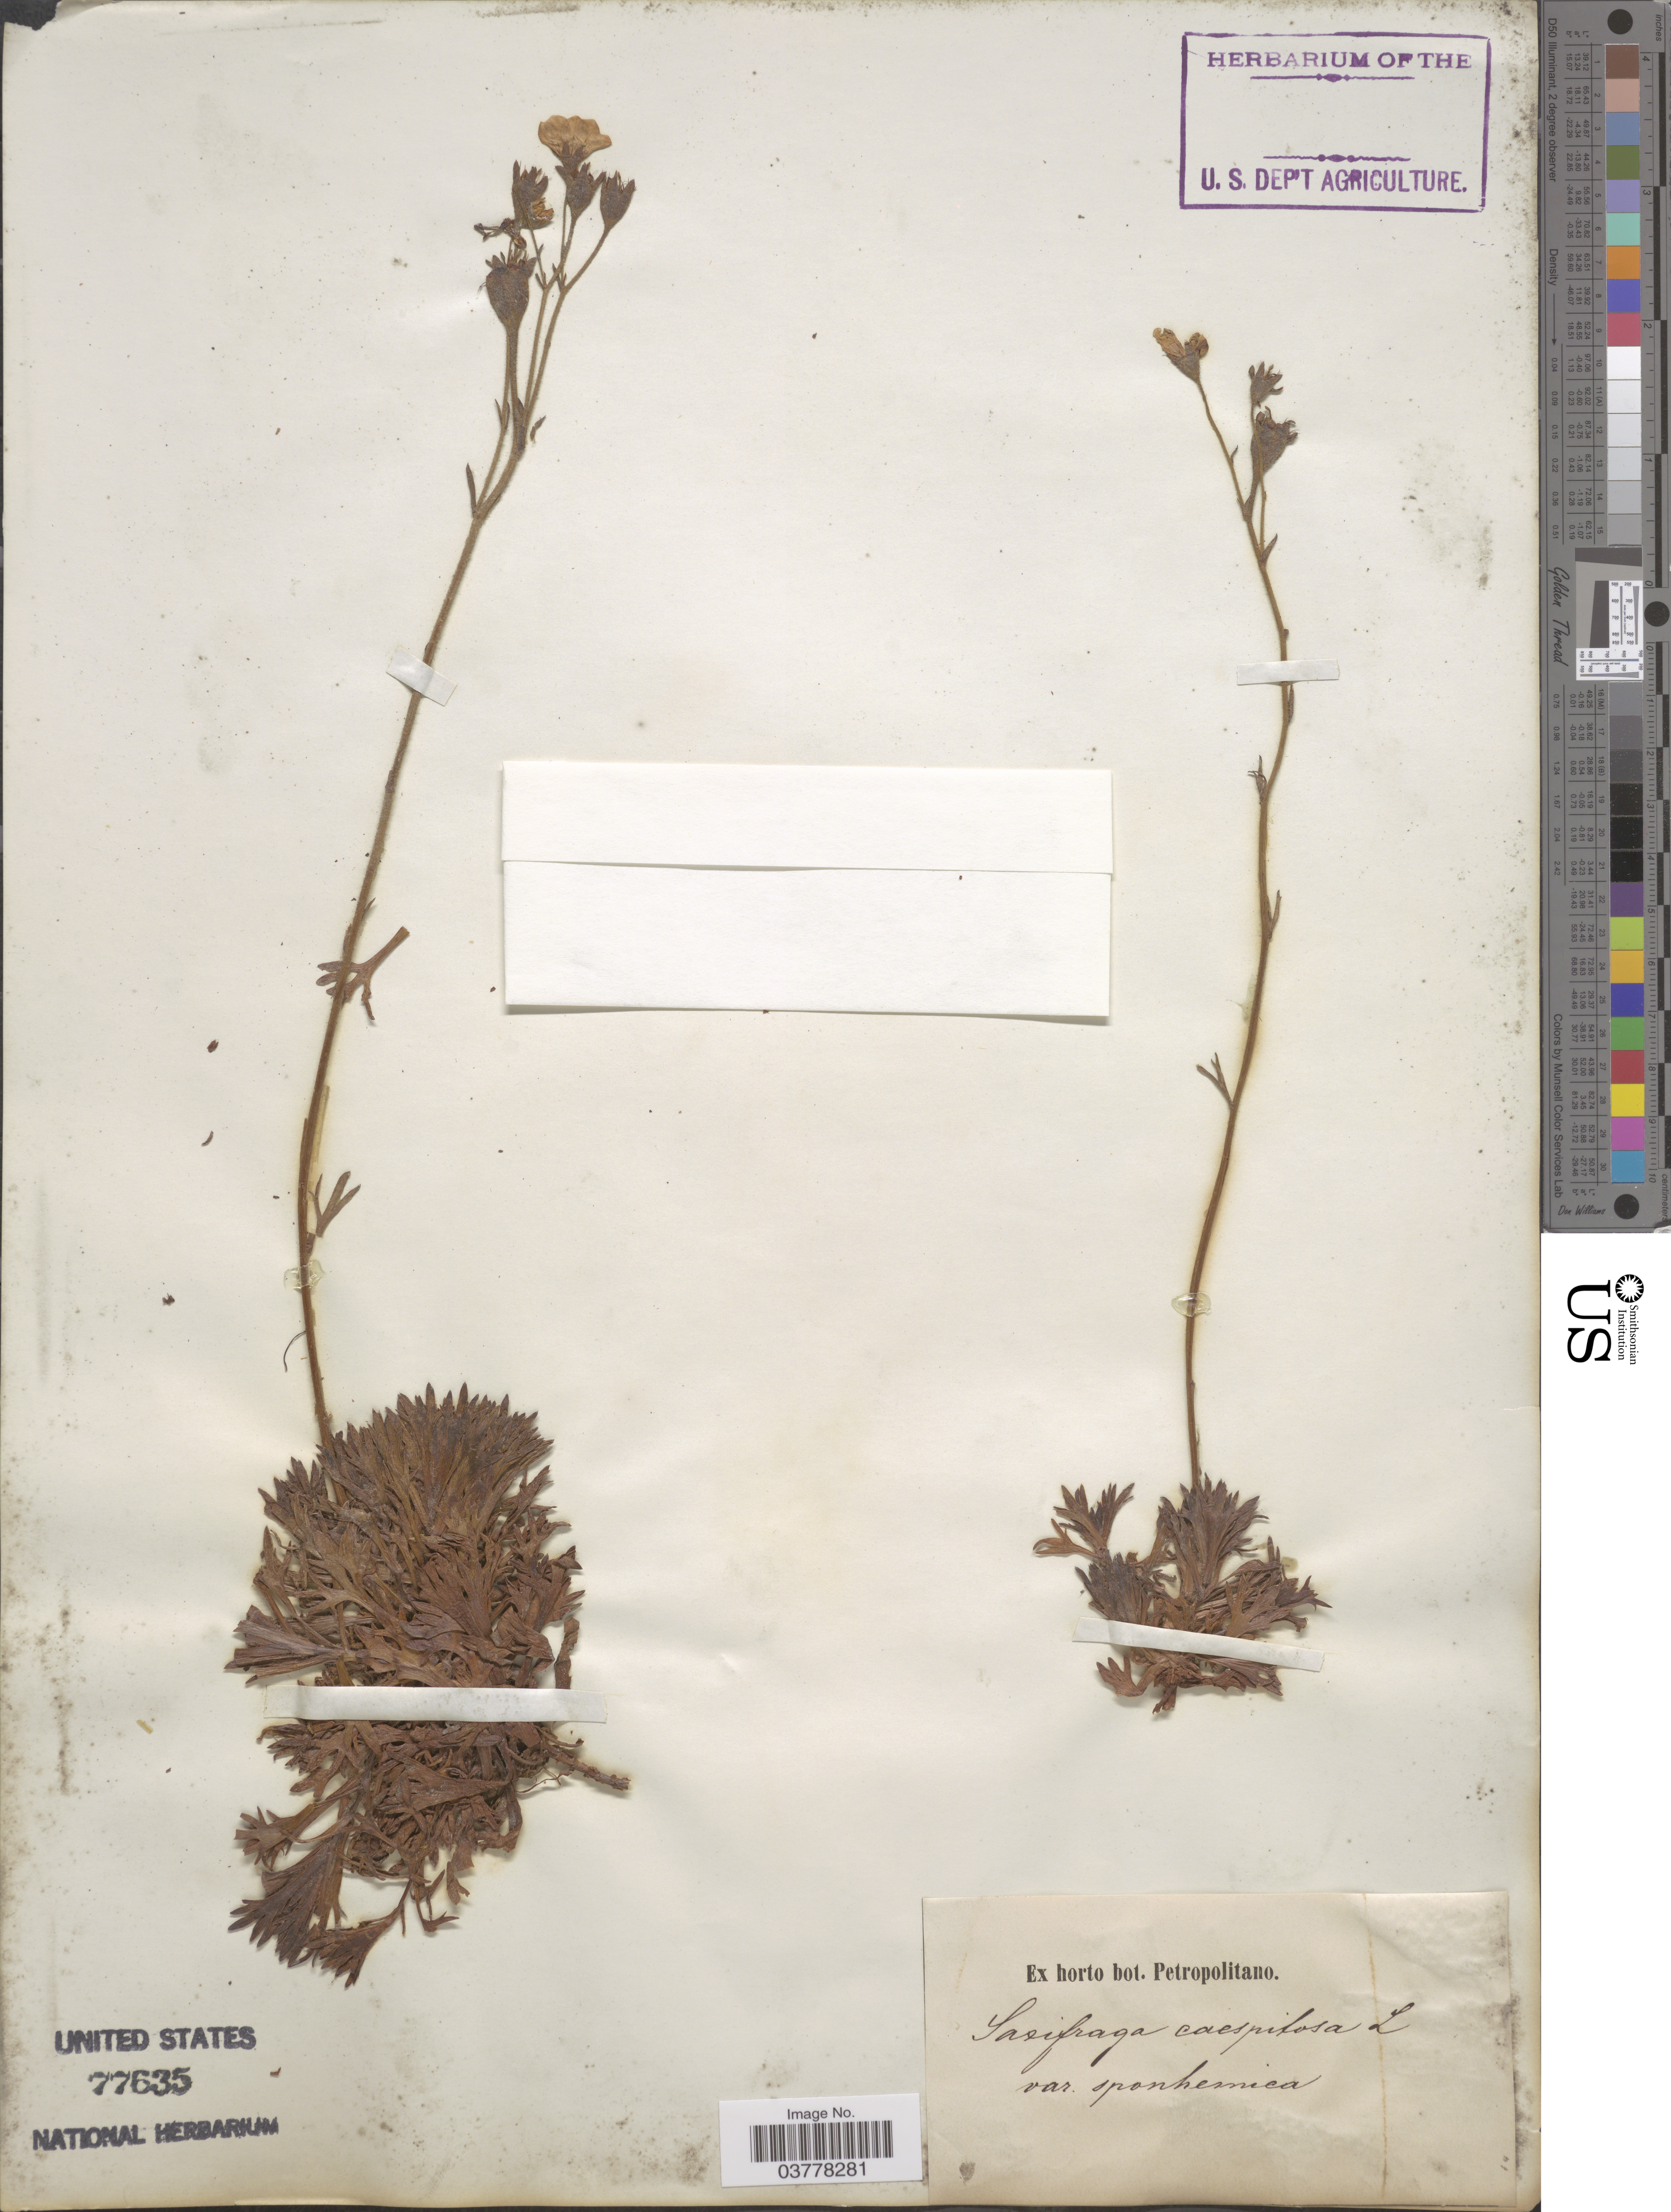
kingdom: Plantae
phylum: Tracheophyta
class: Magnoliopsida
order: Saxifragales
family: Saxifragaceae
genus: Saxifraga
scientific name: Saxifraga caespitosa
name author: L.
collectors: ex Horto Bot. Petropolitano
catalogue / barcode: US 77635